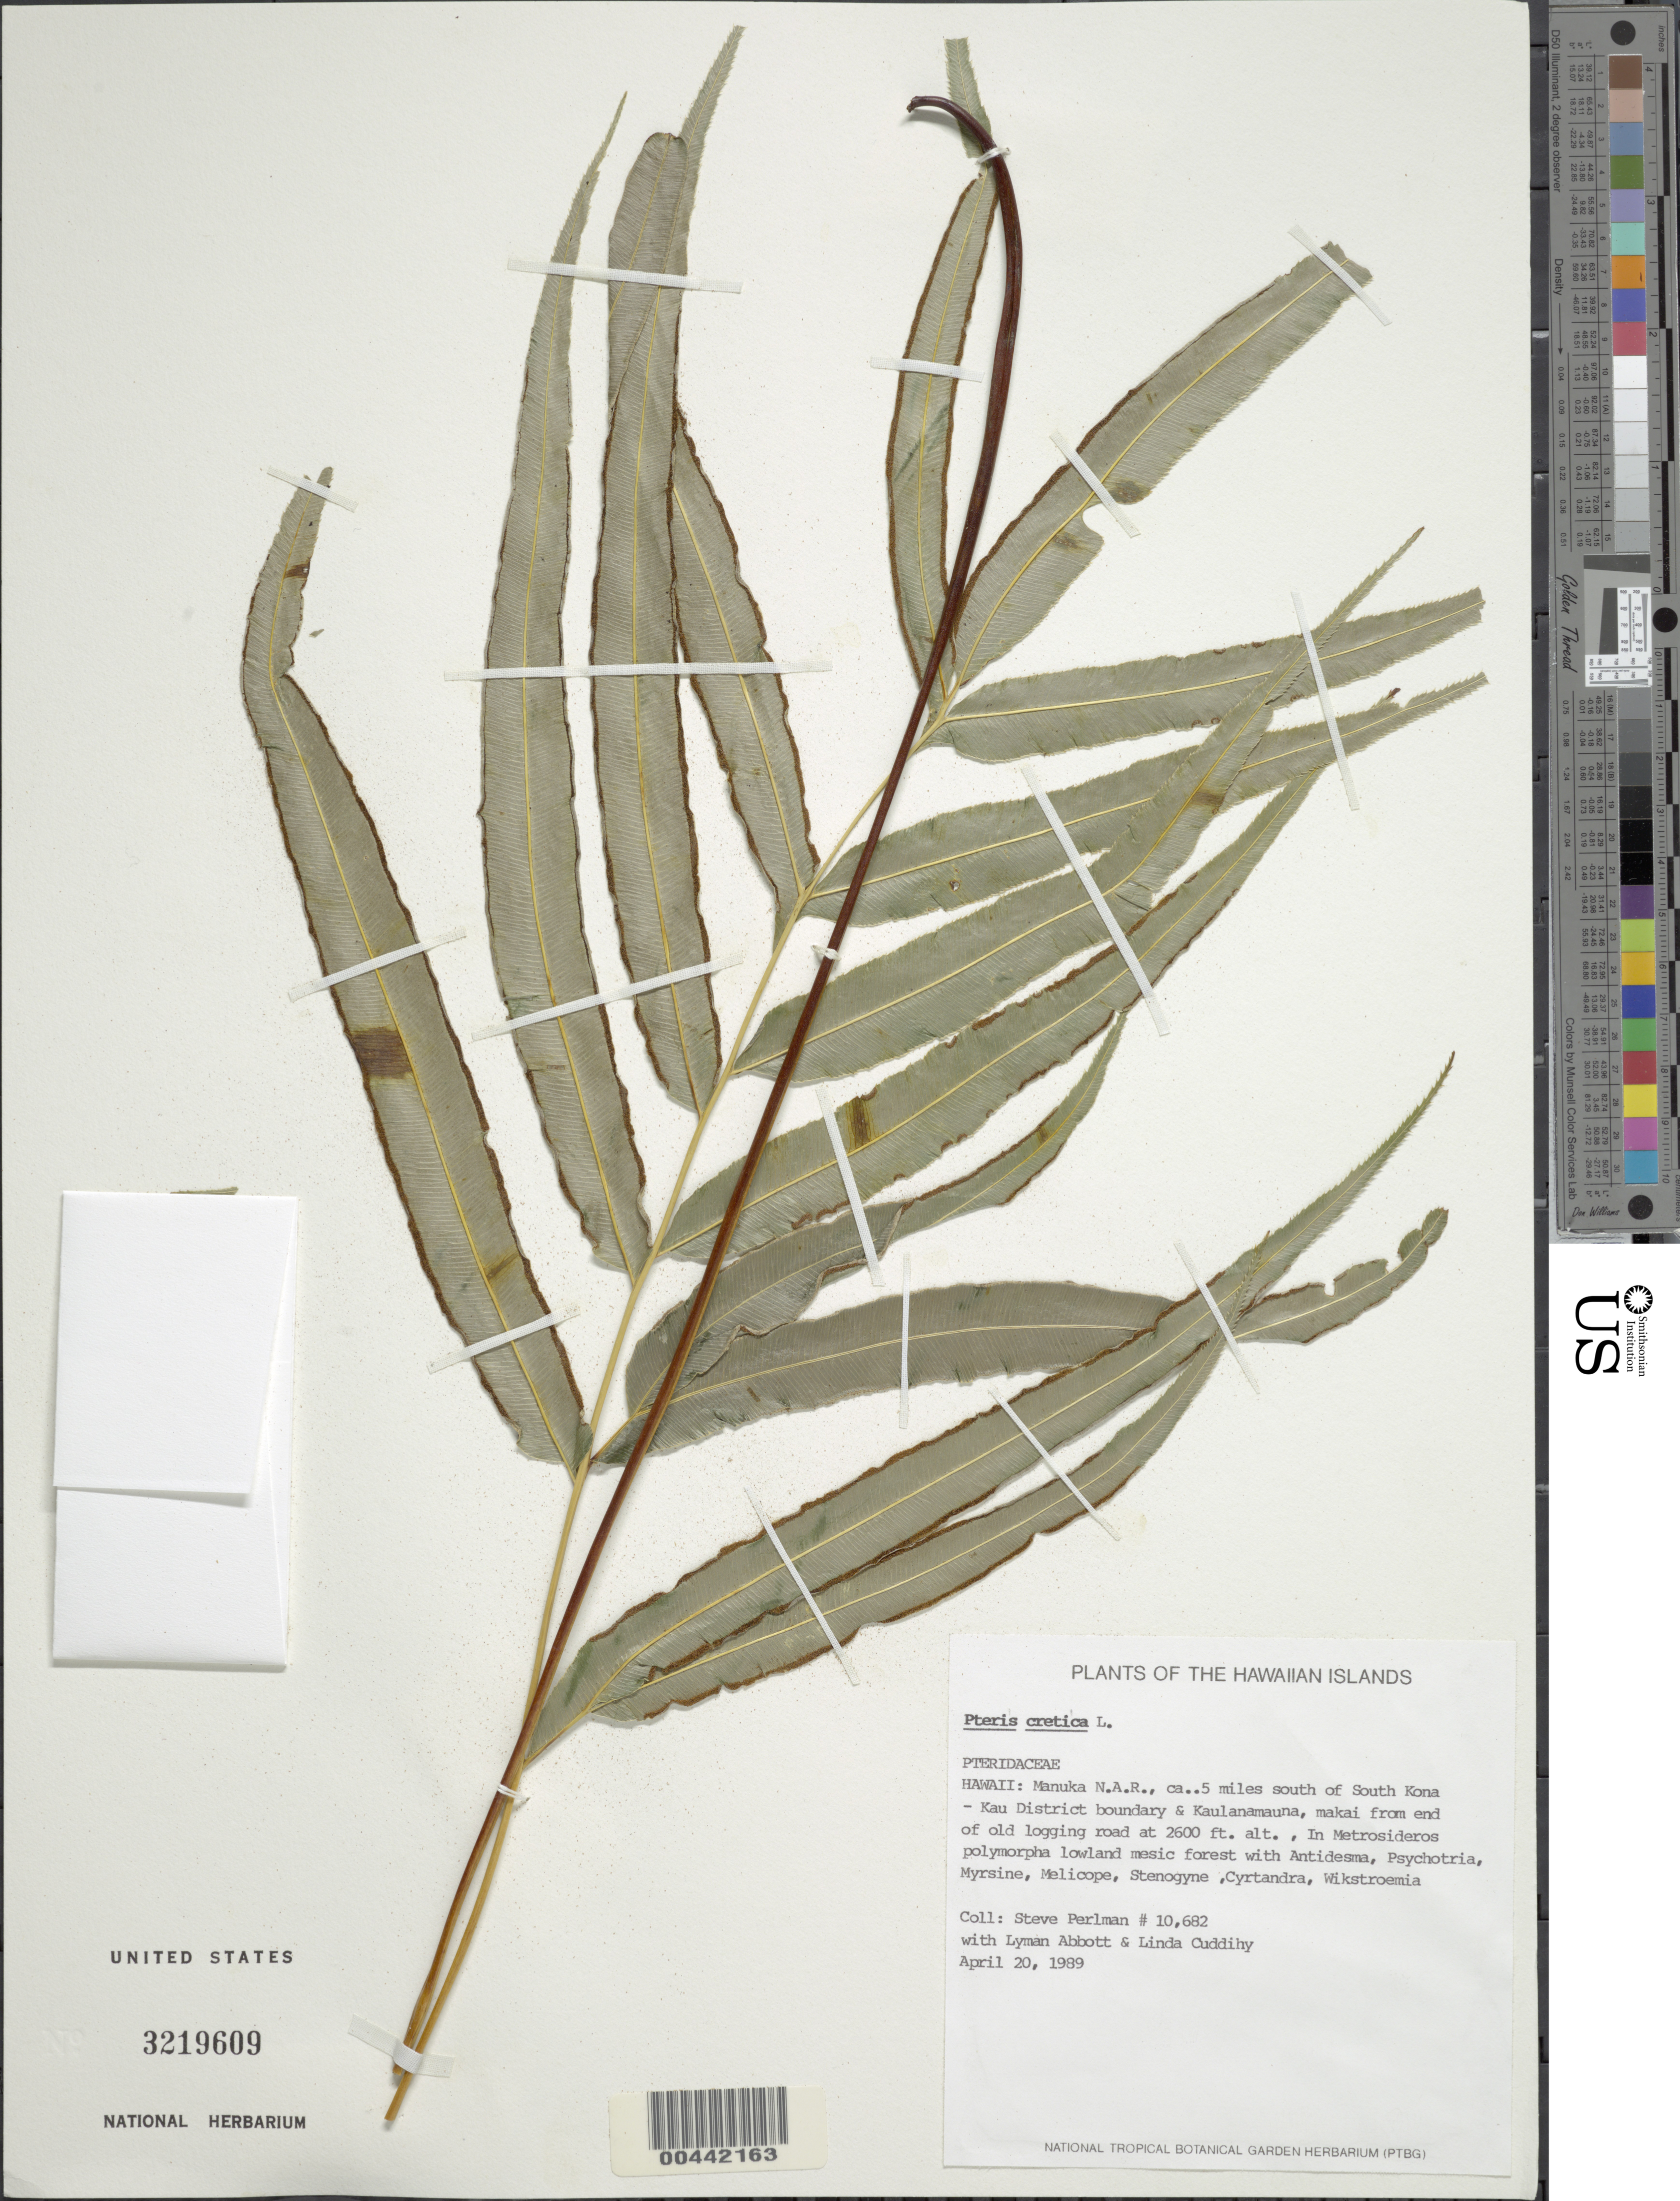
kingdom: Plantae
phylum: Tracheophyta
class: Polypodiopsida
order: Polypodiales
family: Pteridaceae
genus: Pteris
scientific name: Pteris cretica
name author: L.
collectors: S. P. Perlman, L. Abbott & L. Cuddihy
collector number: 10682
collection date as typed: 20 Apr 1989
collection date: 1989-04-20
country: United States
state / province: Hawaii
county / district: Hawaii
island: Hawaii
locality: Manuka N.A.R., ca 0.5 mi S of S Kona-Kau District boundary and Kaulanamauna, Makai from end of old logging rd.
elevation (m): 792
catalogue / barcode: US 3219609